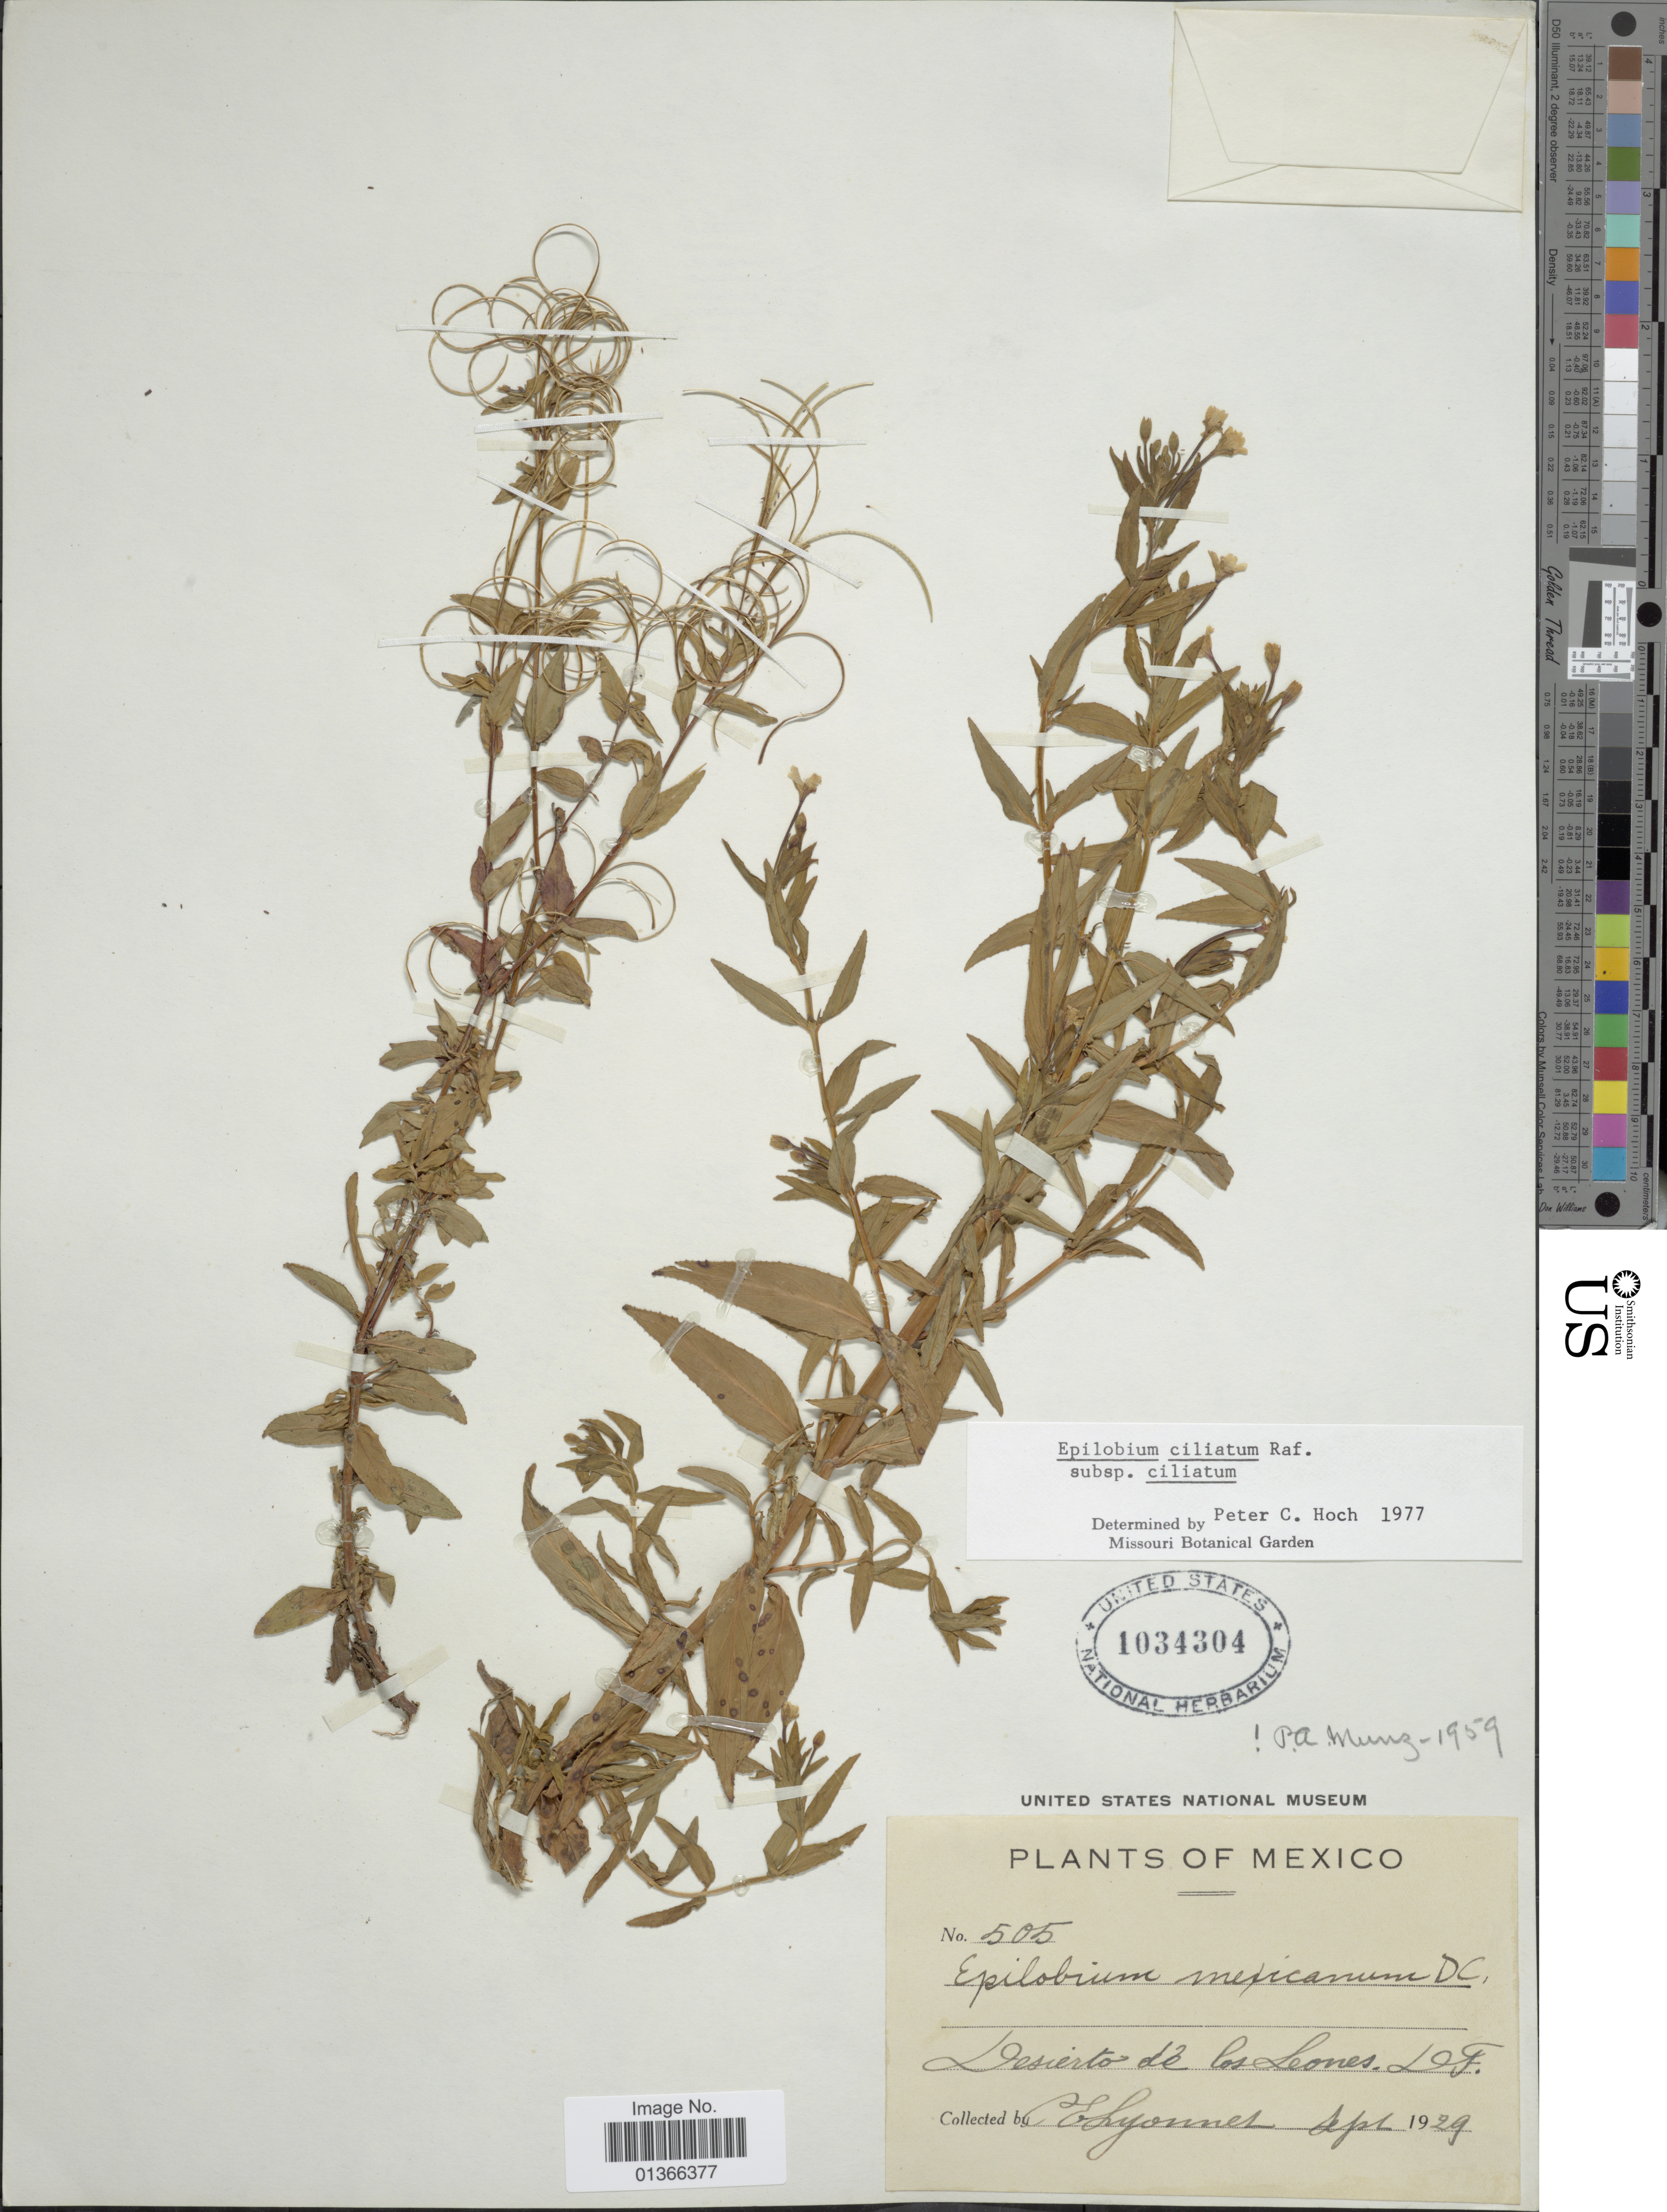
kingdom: Plantae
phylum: Tracheophyta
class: Magnoliopsida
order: Myrtales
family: Onagraceae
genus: Epilobium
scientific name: Epilobium ciliatum subsp. ciliatum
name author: Raf.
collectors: G. Lyonnet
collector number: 505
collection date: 1929-09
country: Mexico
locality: Desierto de los Leones. DF.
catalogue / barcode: US 1034304